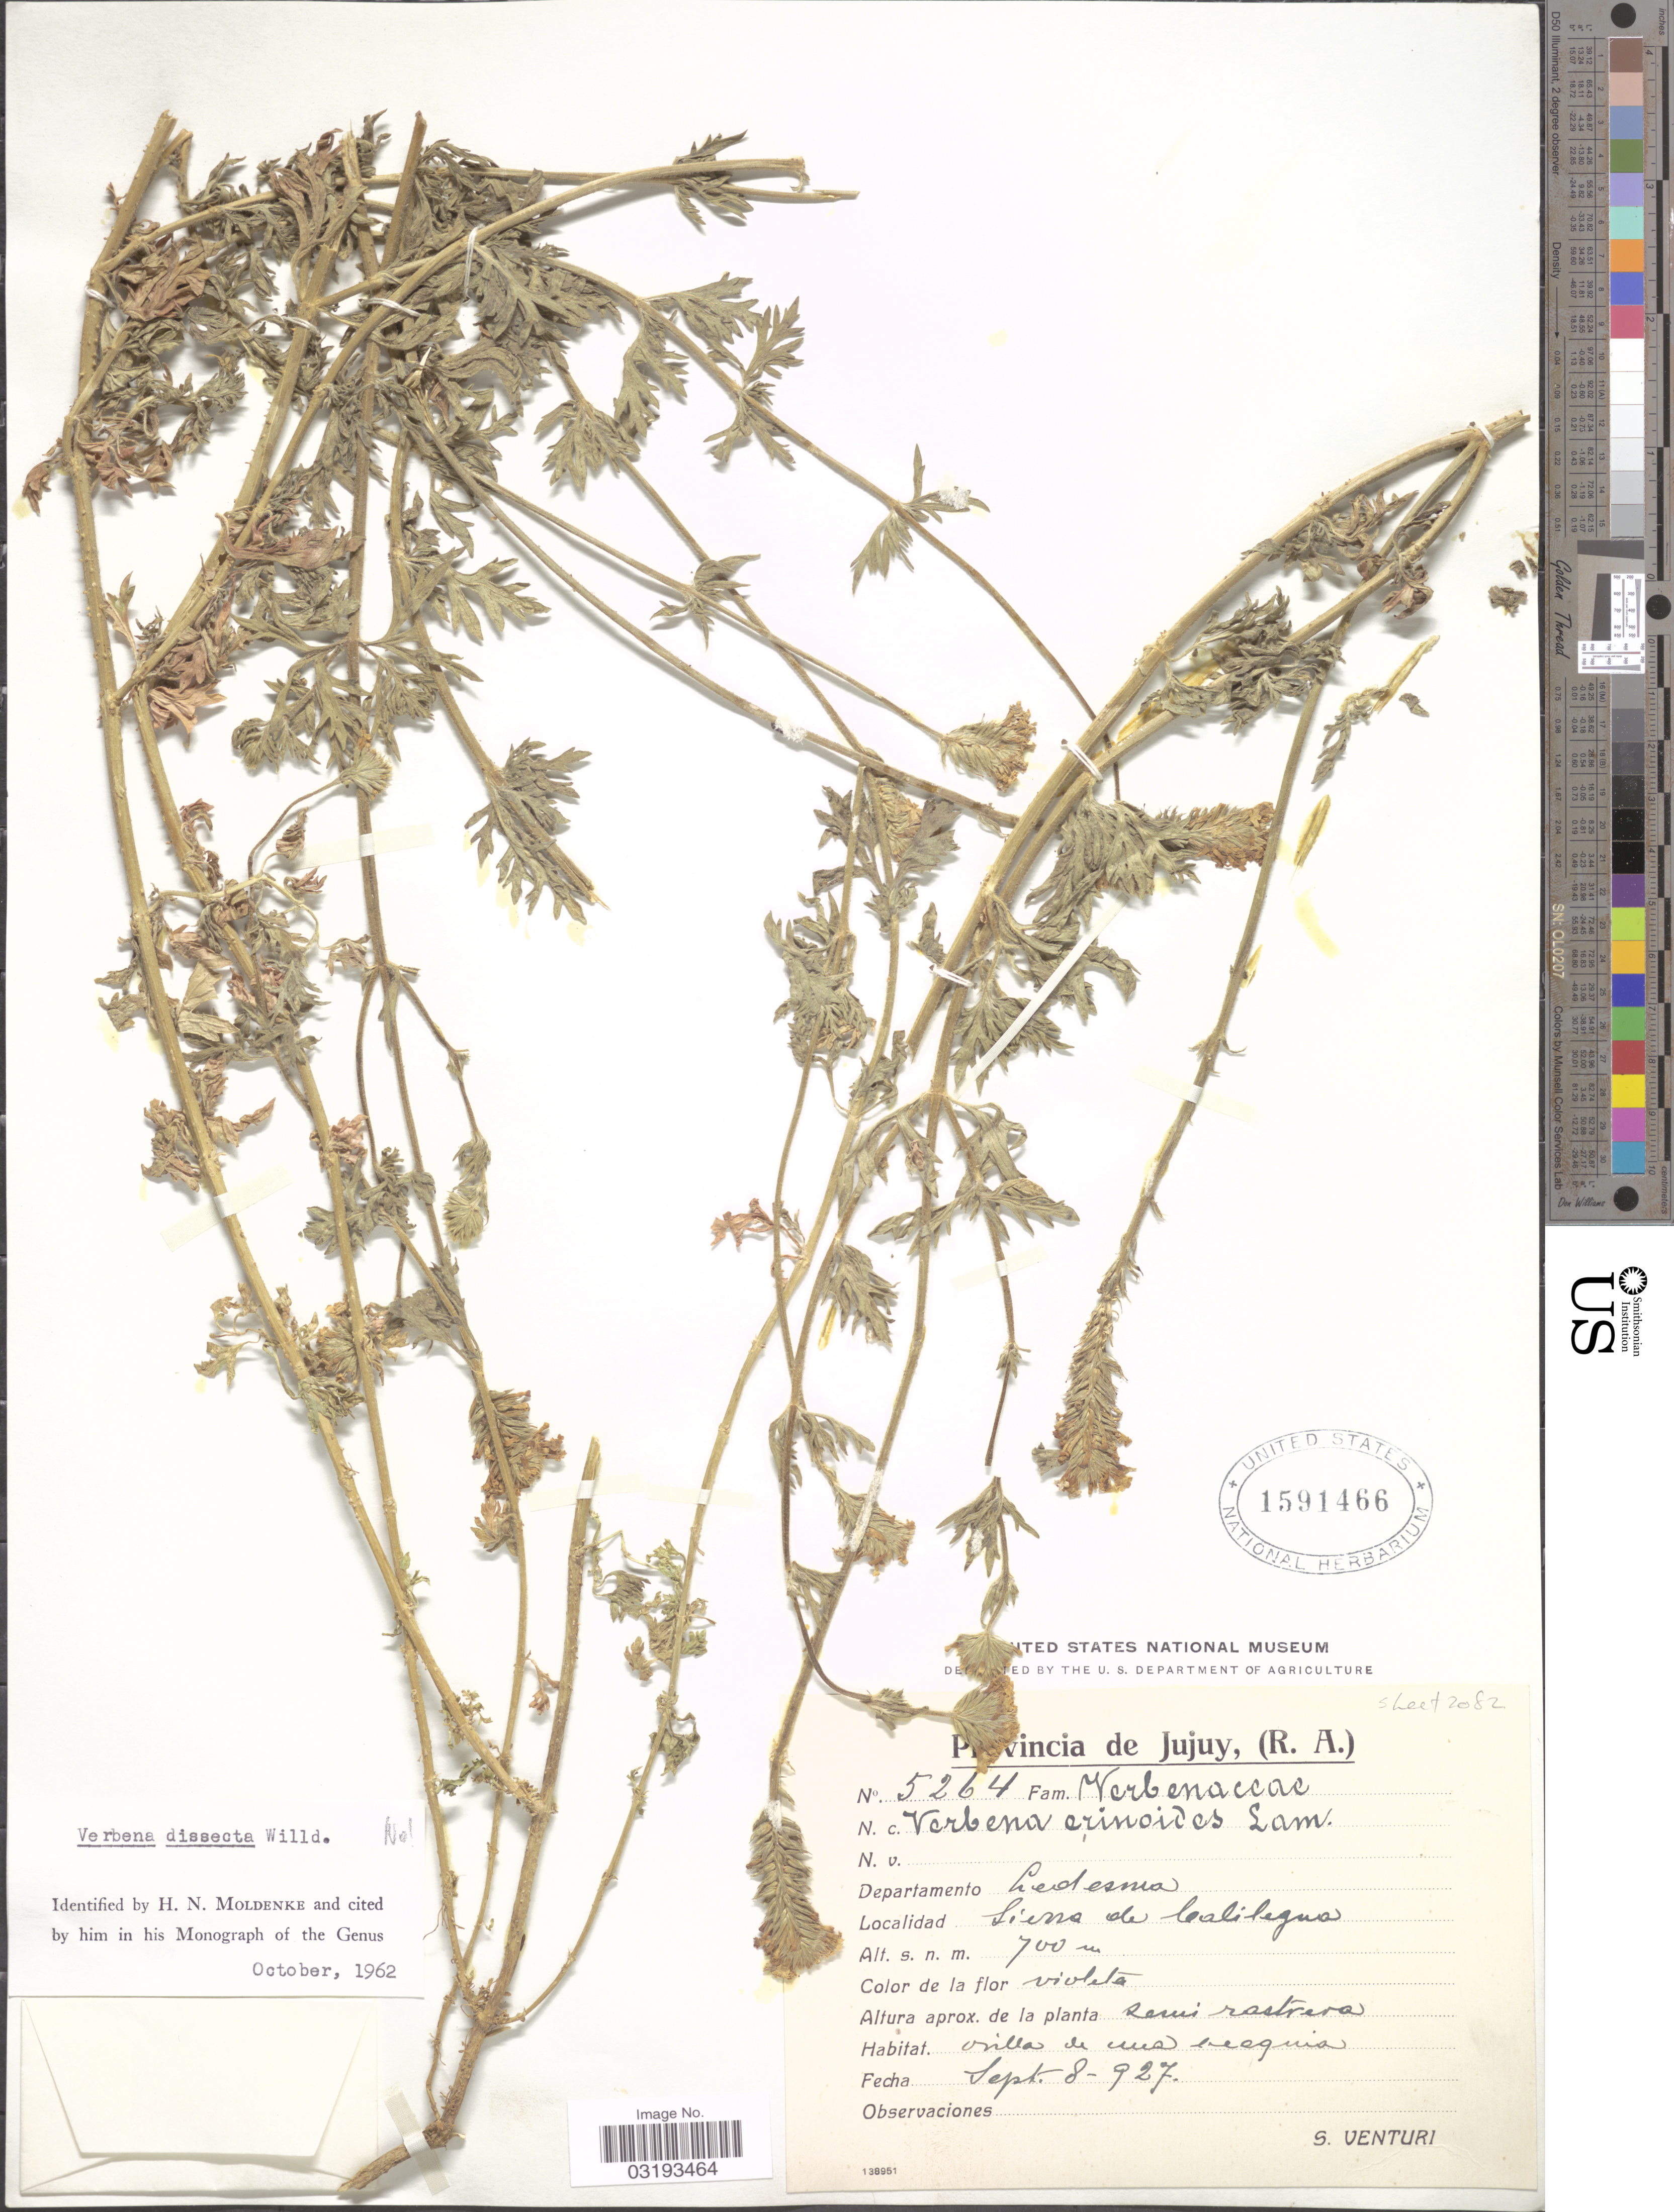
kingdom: Plantae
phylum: Tracheophyta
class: Magnoliopsida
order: Lamiales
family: Verbenaceae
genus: Verbena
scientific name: Verbena dissecta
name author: Willd. ex Spreng.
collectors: S. Venturi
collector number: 5264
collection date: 1927-09-08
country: Argentina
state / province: Jujuy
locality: Departamento Ledesma. Sierra de Calilegua.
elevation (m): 700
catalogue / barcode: US 1591466